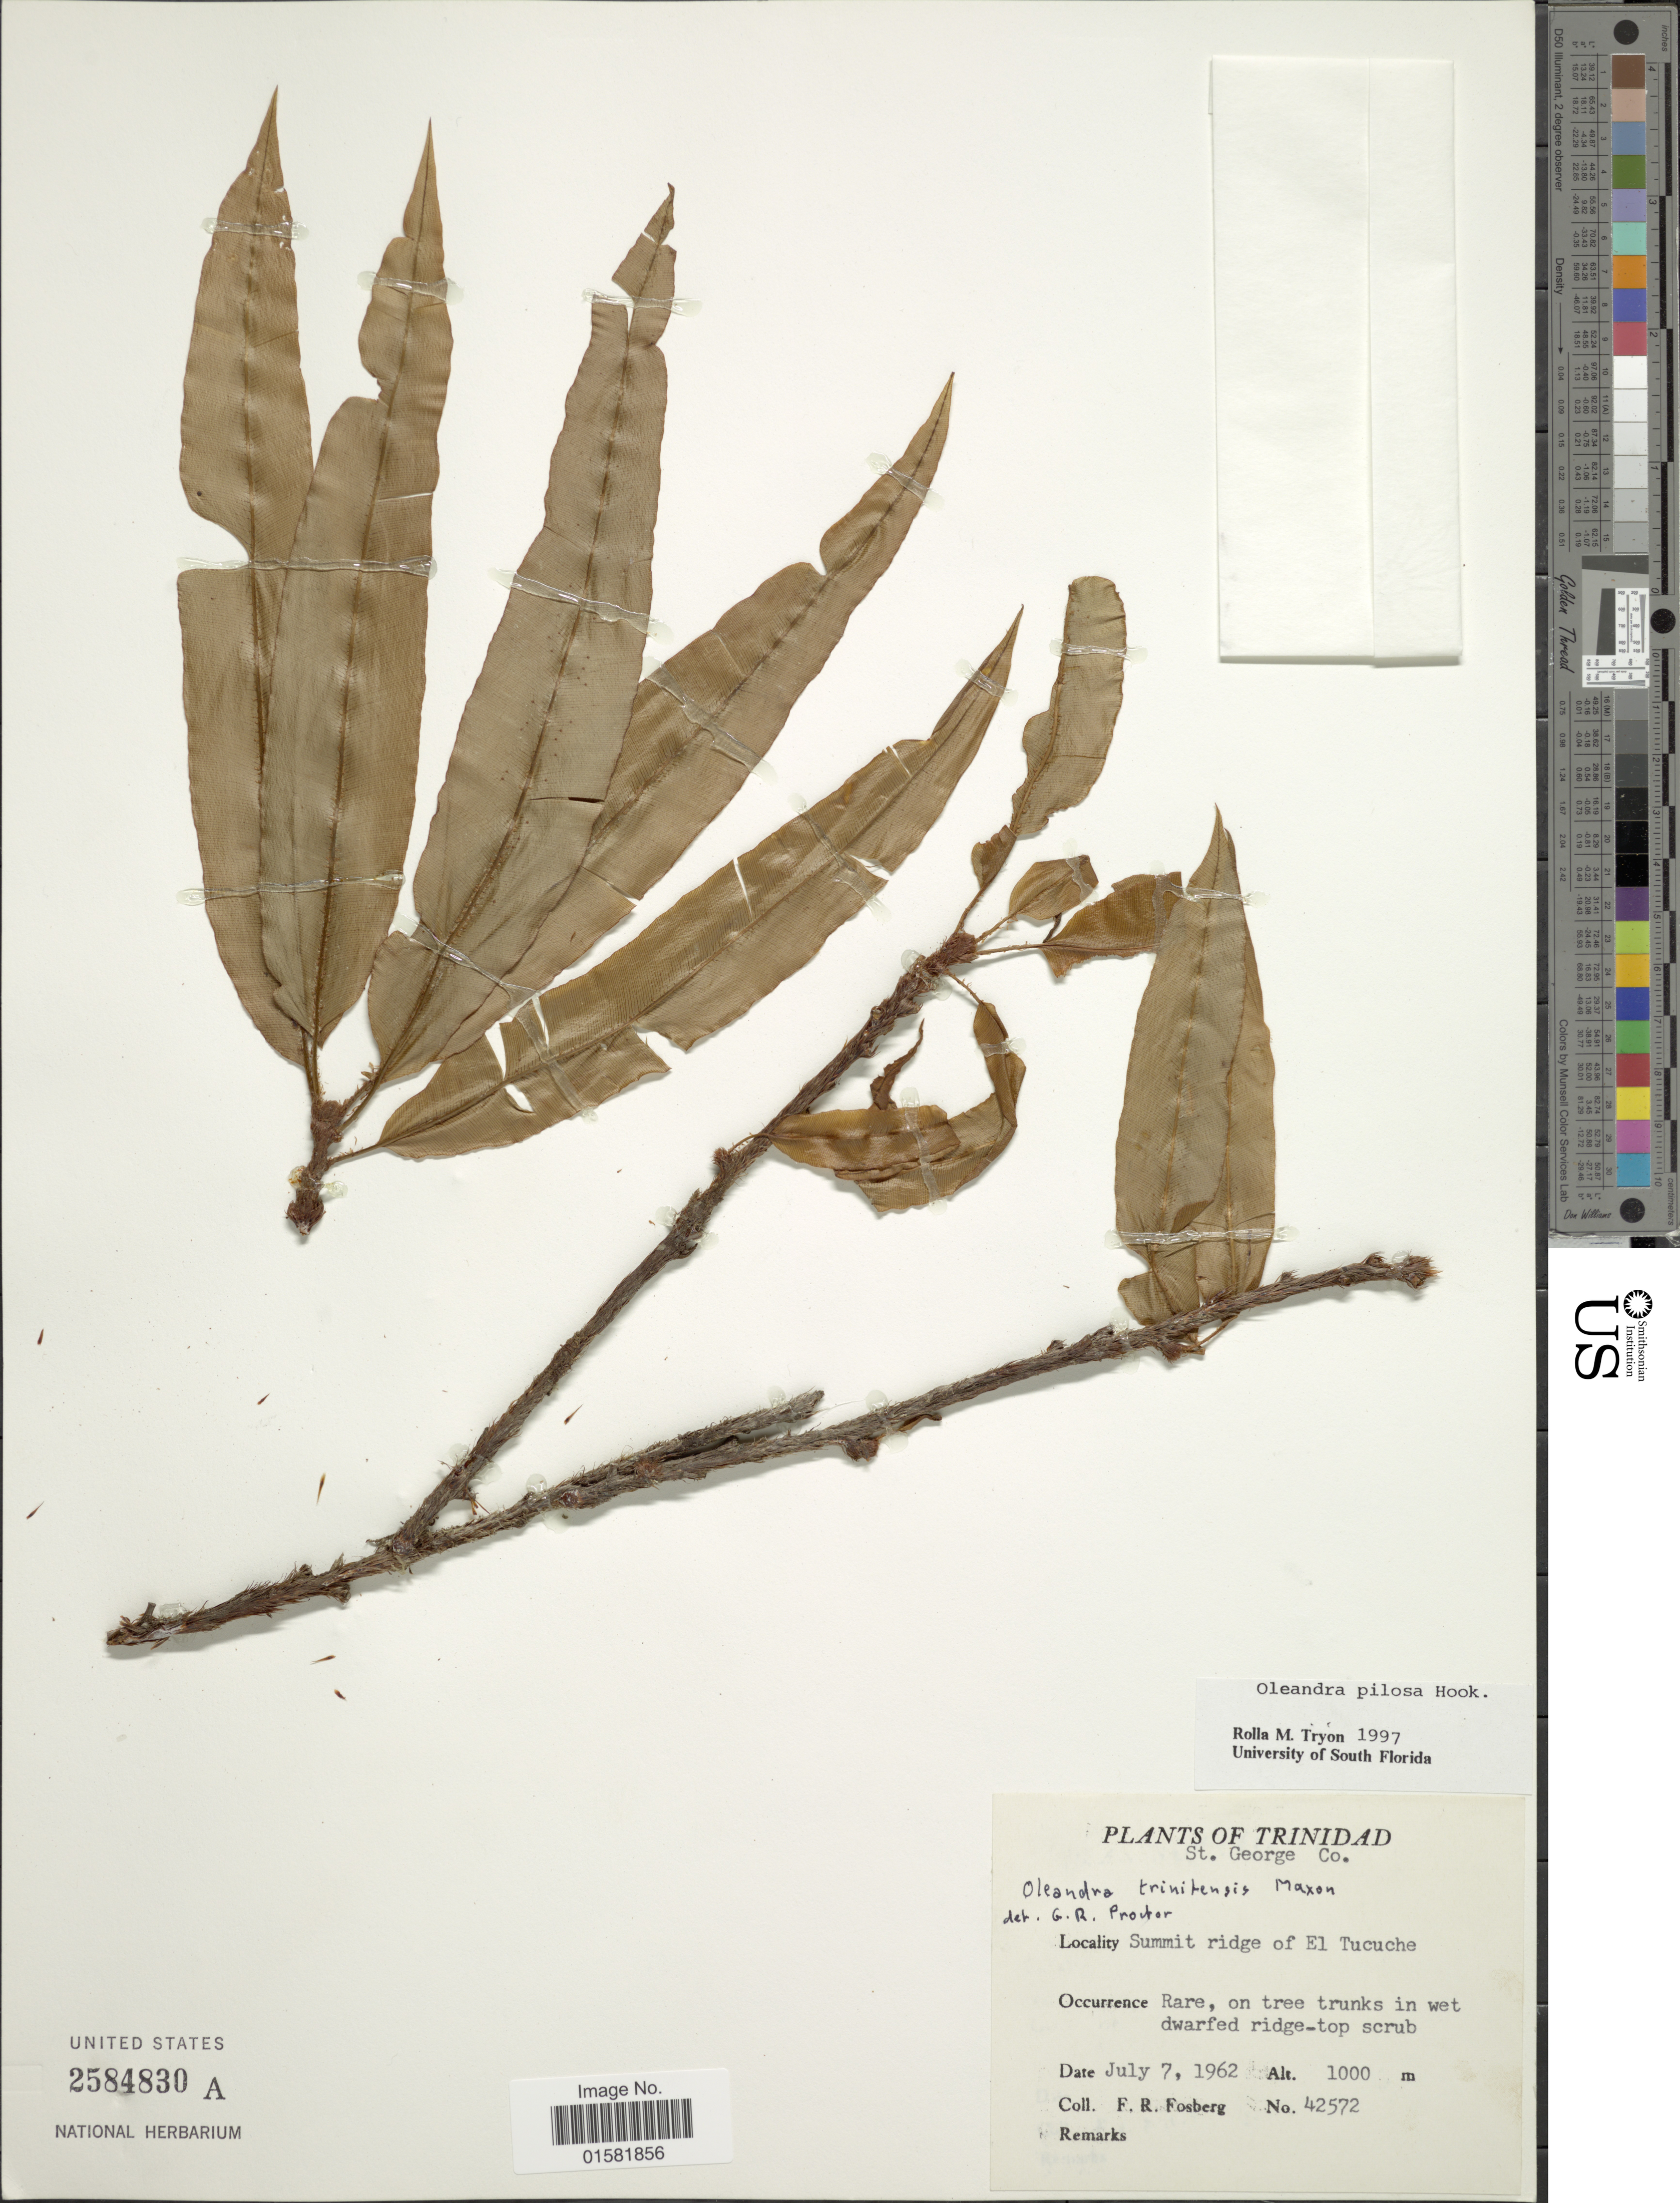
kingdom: Plantae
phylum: Tracheophyta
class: Polypodiopsida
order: Polypodiales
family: Oleandraceae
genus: Oleandra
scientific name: Oleandra pilosa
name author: Hook.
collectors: F. R. Fosberg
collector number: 42572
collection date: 1962-07-07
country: Trinidad and Tobago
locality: Trinidad, St. George Co. Summit ridge of El Tucuhe.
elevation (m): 1000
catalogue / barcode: US 2584830A